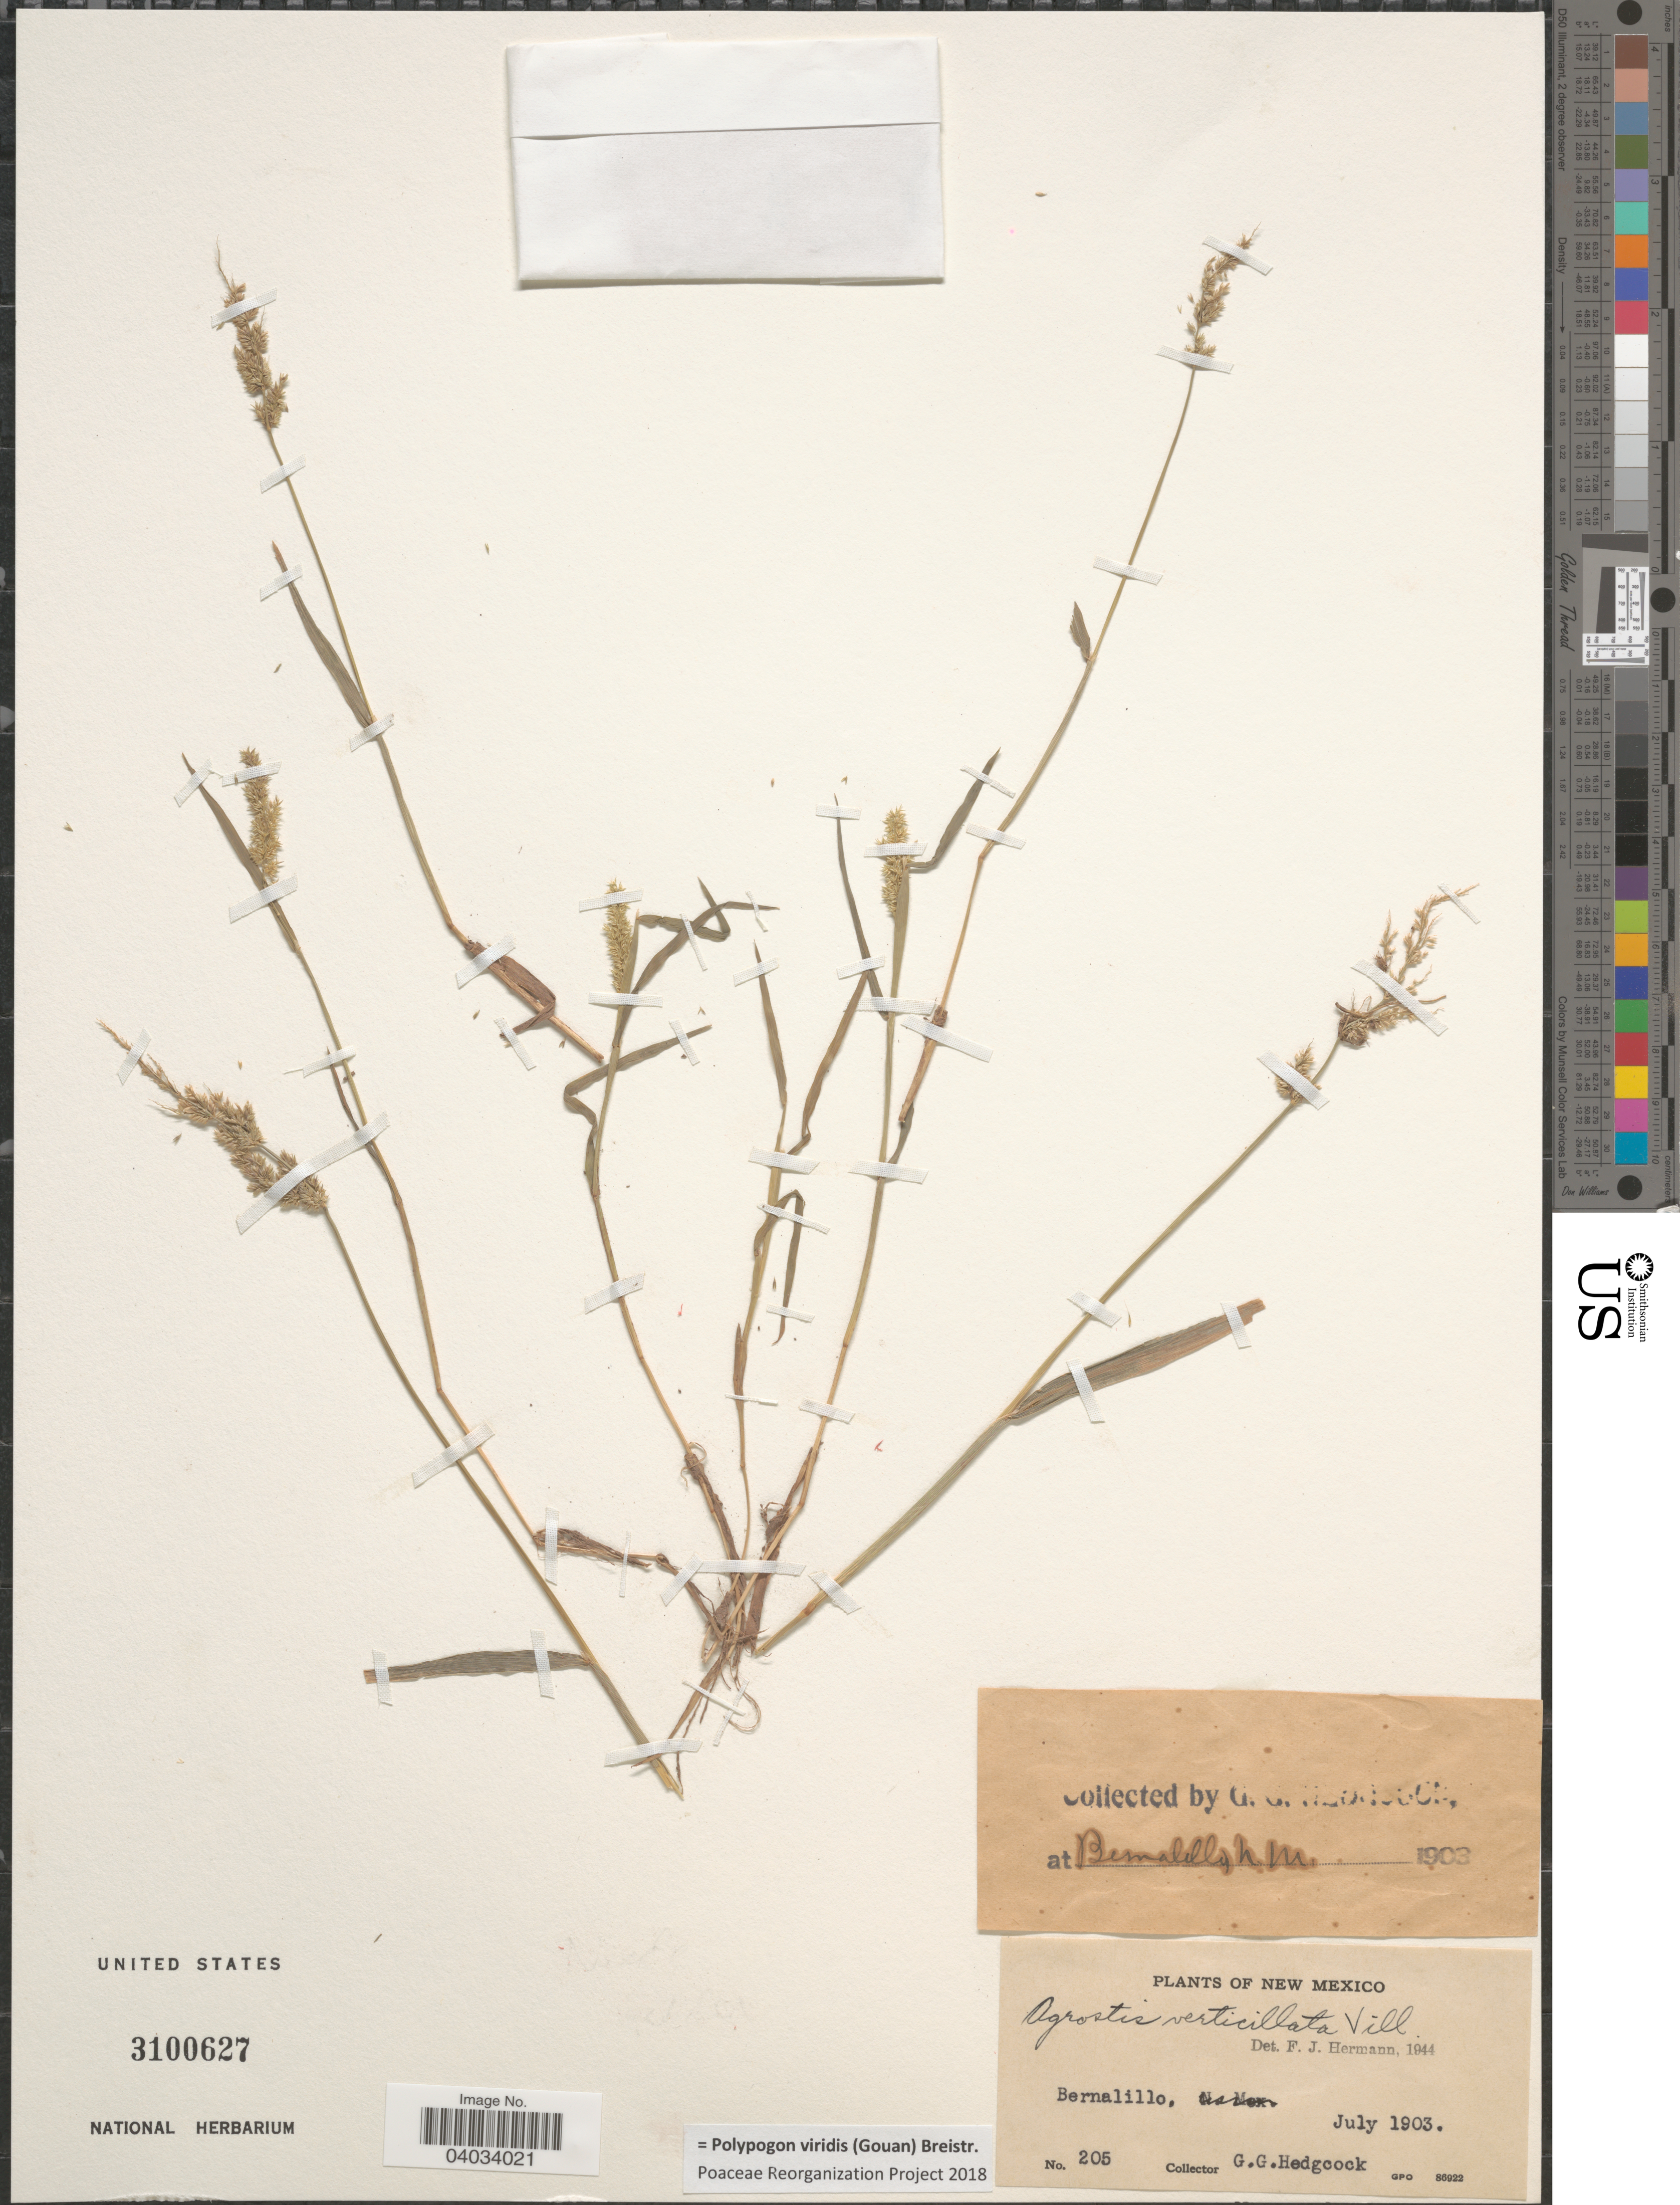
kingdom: Plantae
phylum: Tracheophyta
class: Liliopsida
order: Poales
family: Poaceae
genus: Polypogon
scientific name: Polypogon viridis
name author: (Gouan) Breistroffer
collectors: G. Hedgcock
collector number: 205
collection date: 1903-07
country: United States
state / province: New Mexico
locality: Bernalillo.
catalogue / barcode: US 3100627